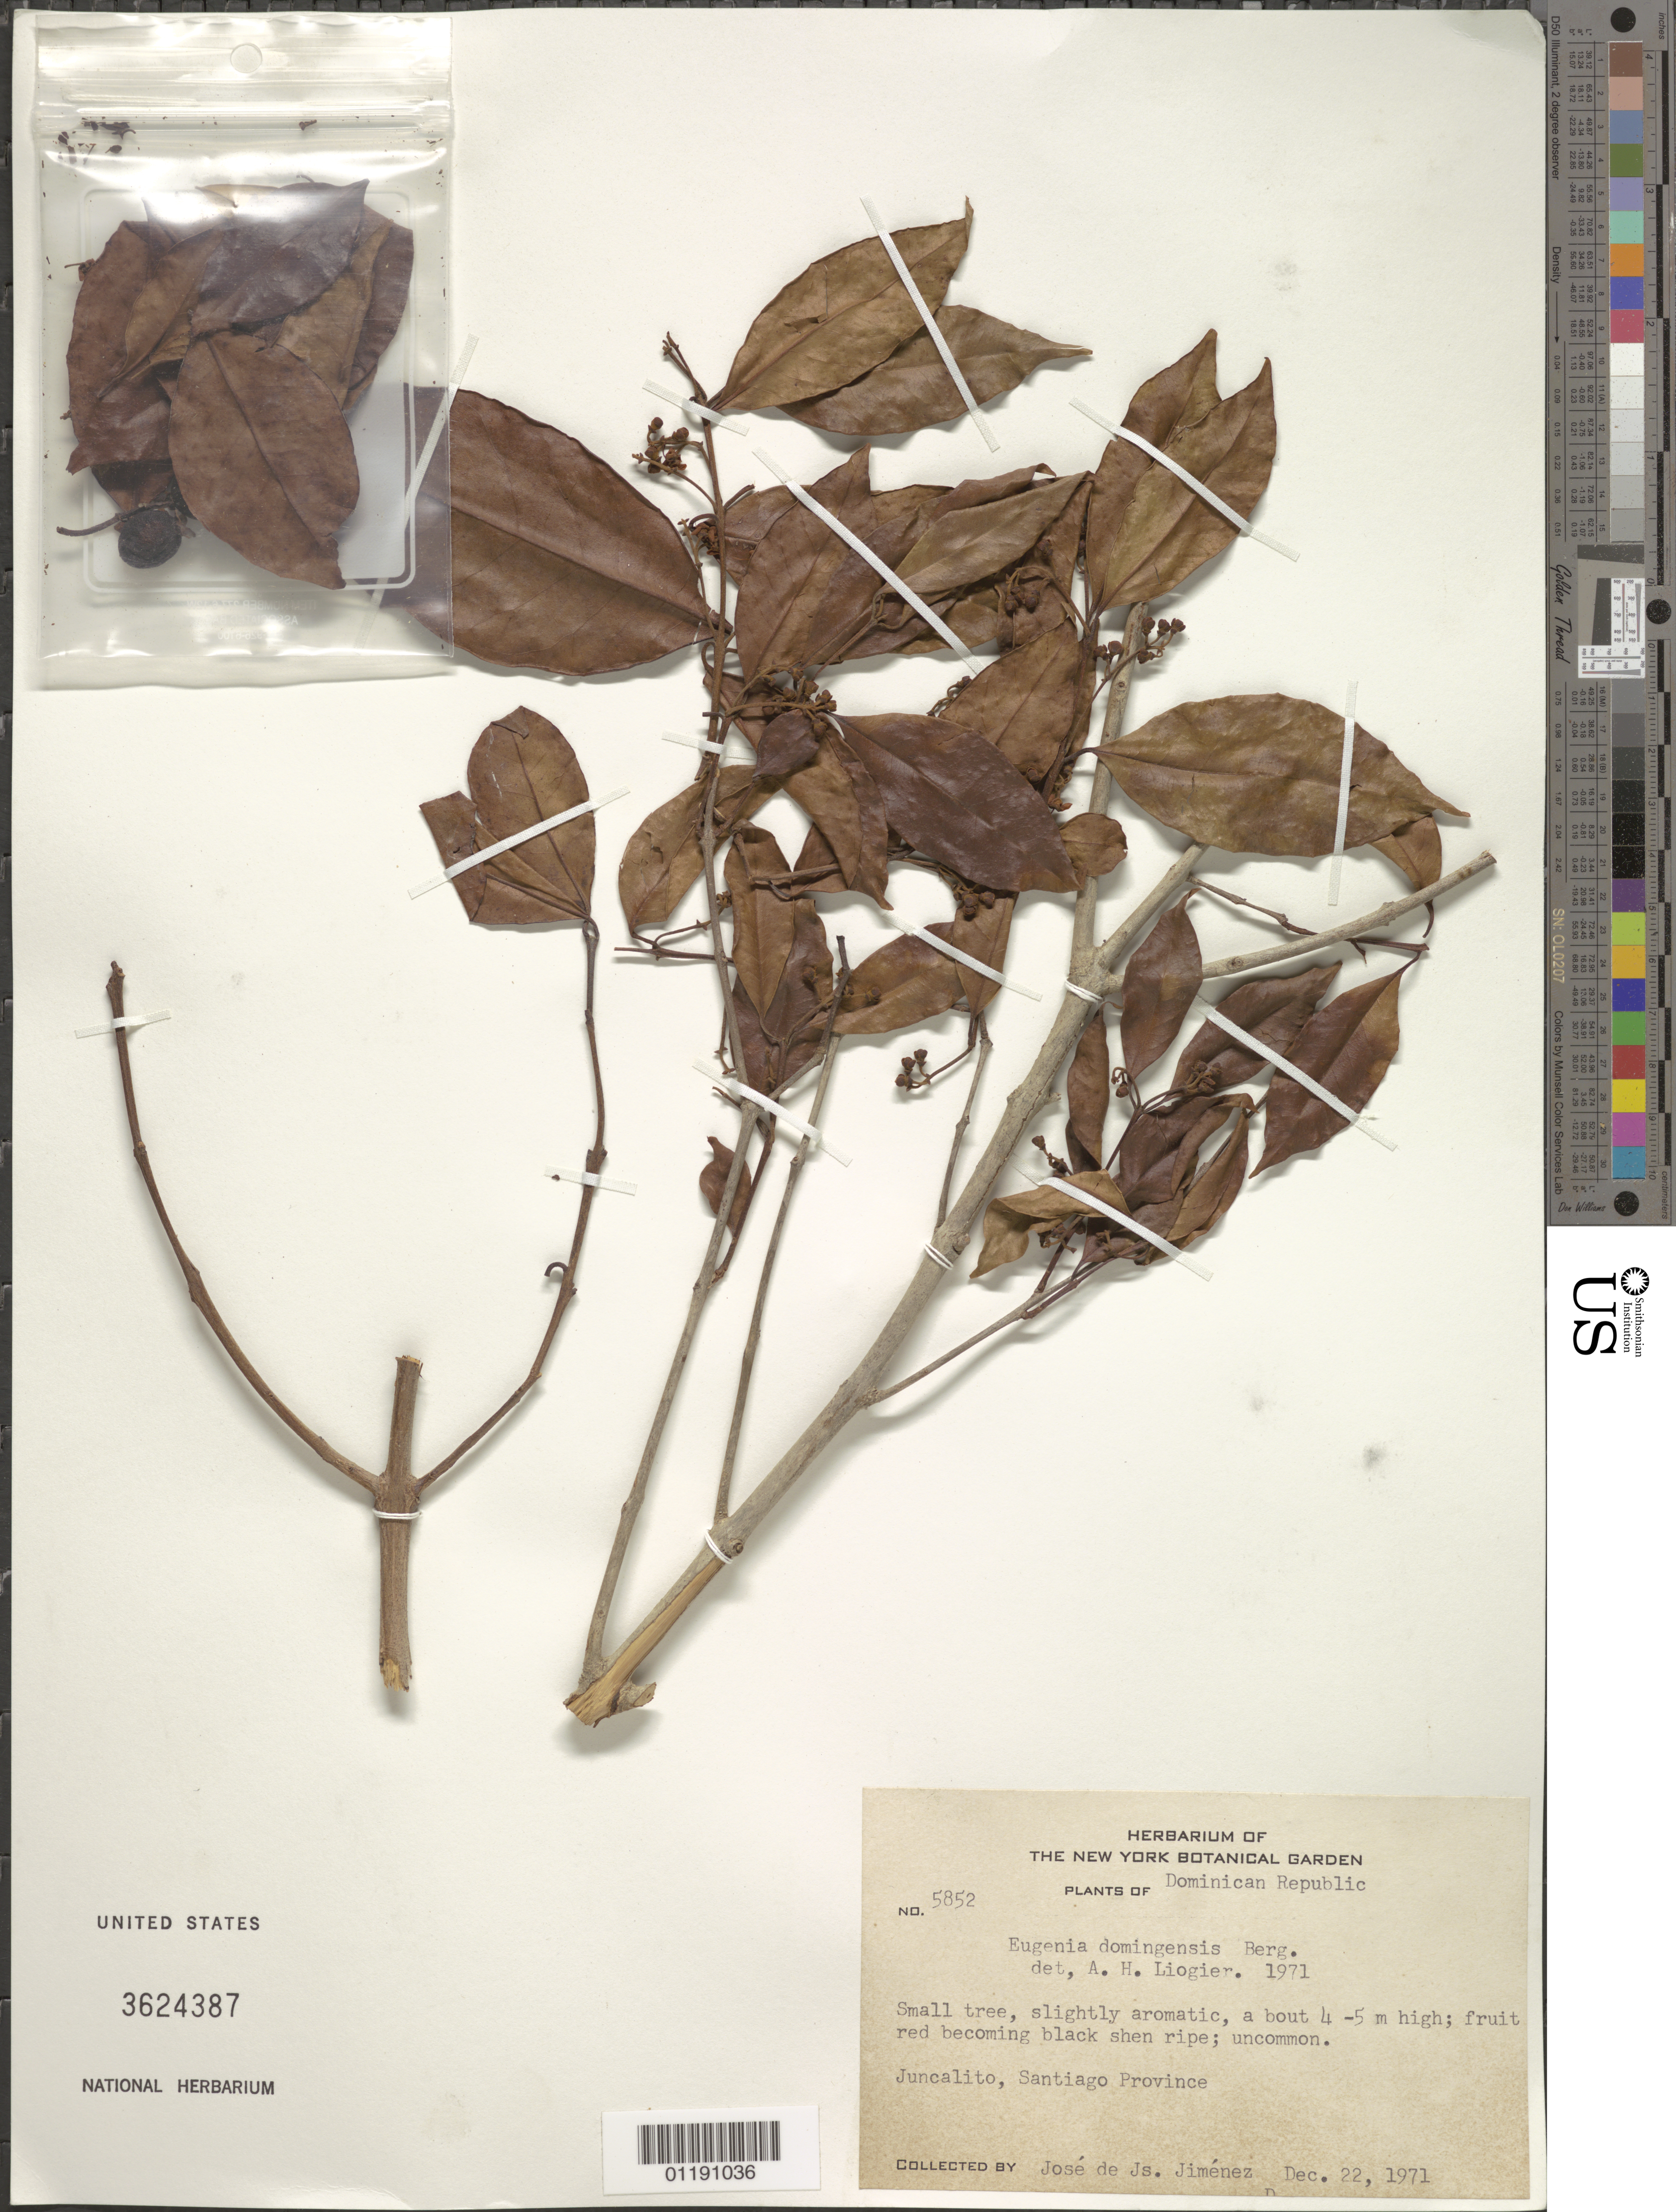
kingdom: Plantae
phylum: Tracheophyta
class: Magnoliopsida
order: Myrtales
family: Myrtaceae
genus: Eugenia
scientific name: Eugenia domingensis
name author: O. Berg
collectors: J. J. Jiménez Almonte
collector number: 5852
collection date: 1971-12-22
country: Dominican Republic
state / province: Santiago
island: Hispaniola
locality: Juncalito.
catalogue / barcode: US 3624387